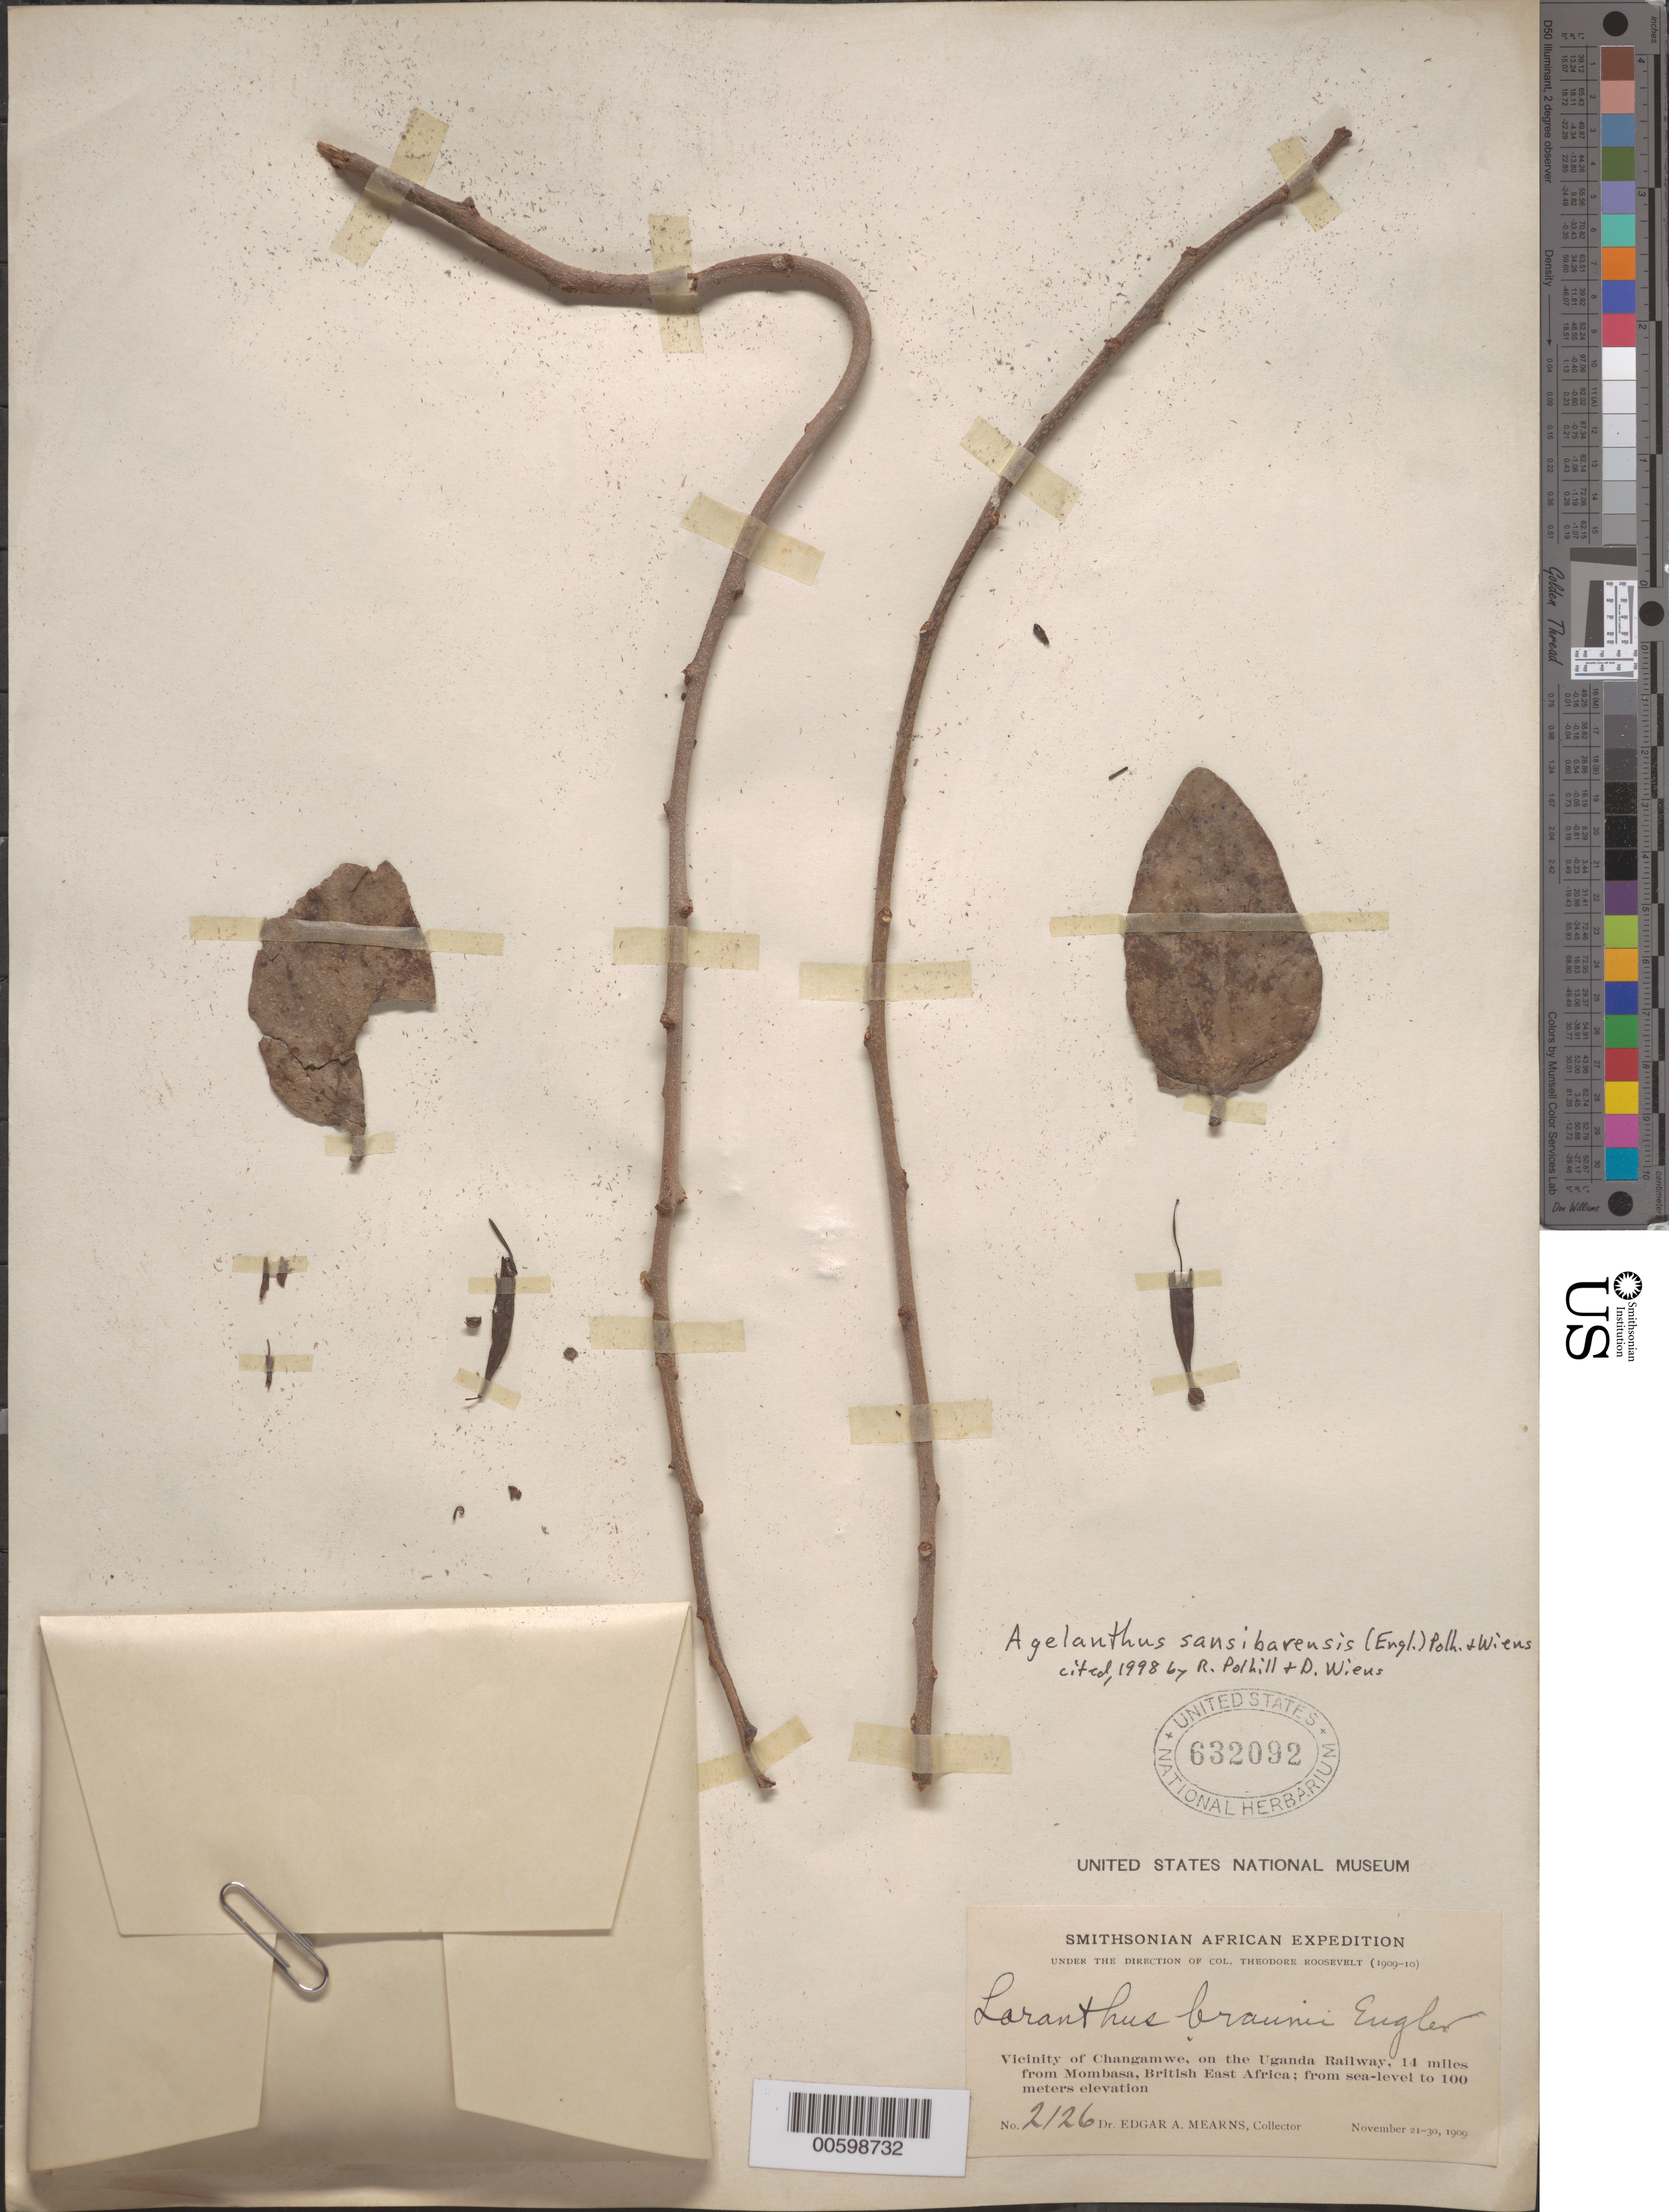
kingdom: Plantae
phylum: Tracheophyta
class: Magnoliopsida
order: Santalales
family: Loranthaceae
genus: Agelanthus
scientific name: Agelanthus sansibarensis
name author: (Engl.) Polhill & Wiens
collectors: E. A. Mearns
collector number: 2126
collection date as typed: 21 Nov 1909 to 30 Nov 1909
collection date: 1909-11-21/1909-11-30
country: Kenya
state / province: Mombasa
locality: Changamwe, the uganda railway, from mombasa, british east africa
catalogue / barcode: US 632092-2